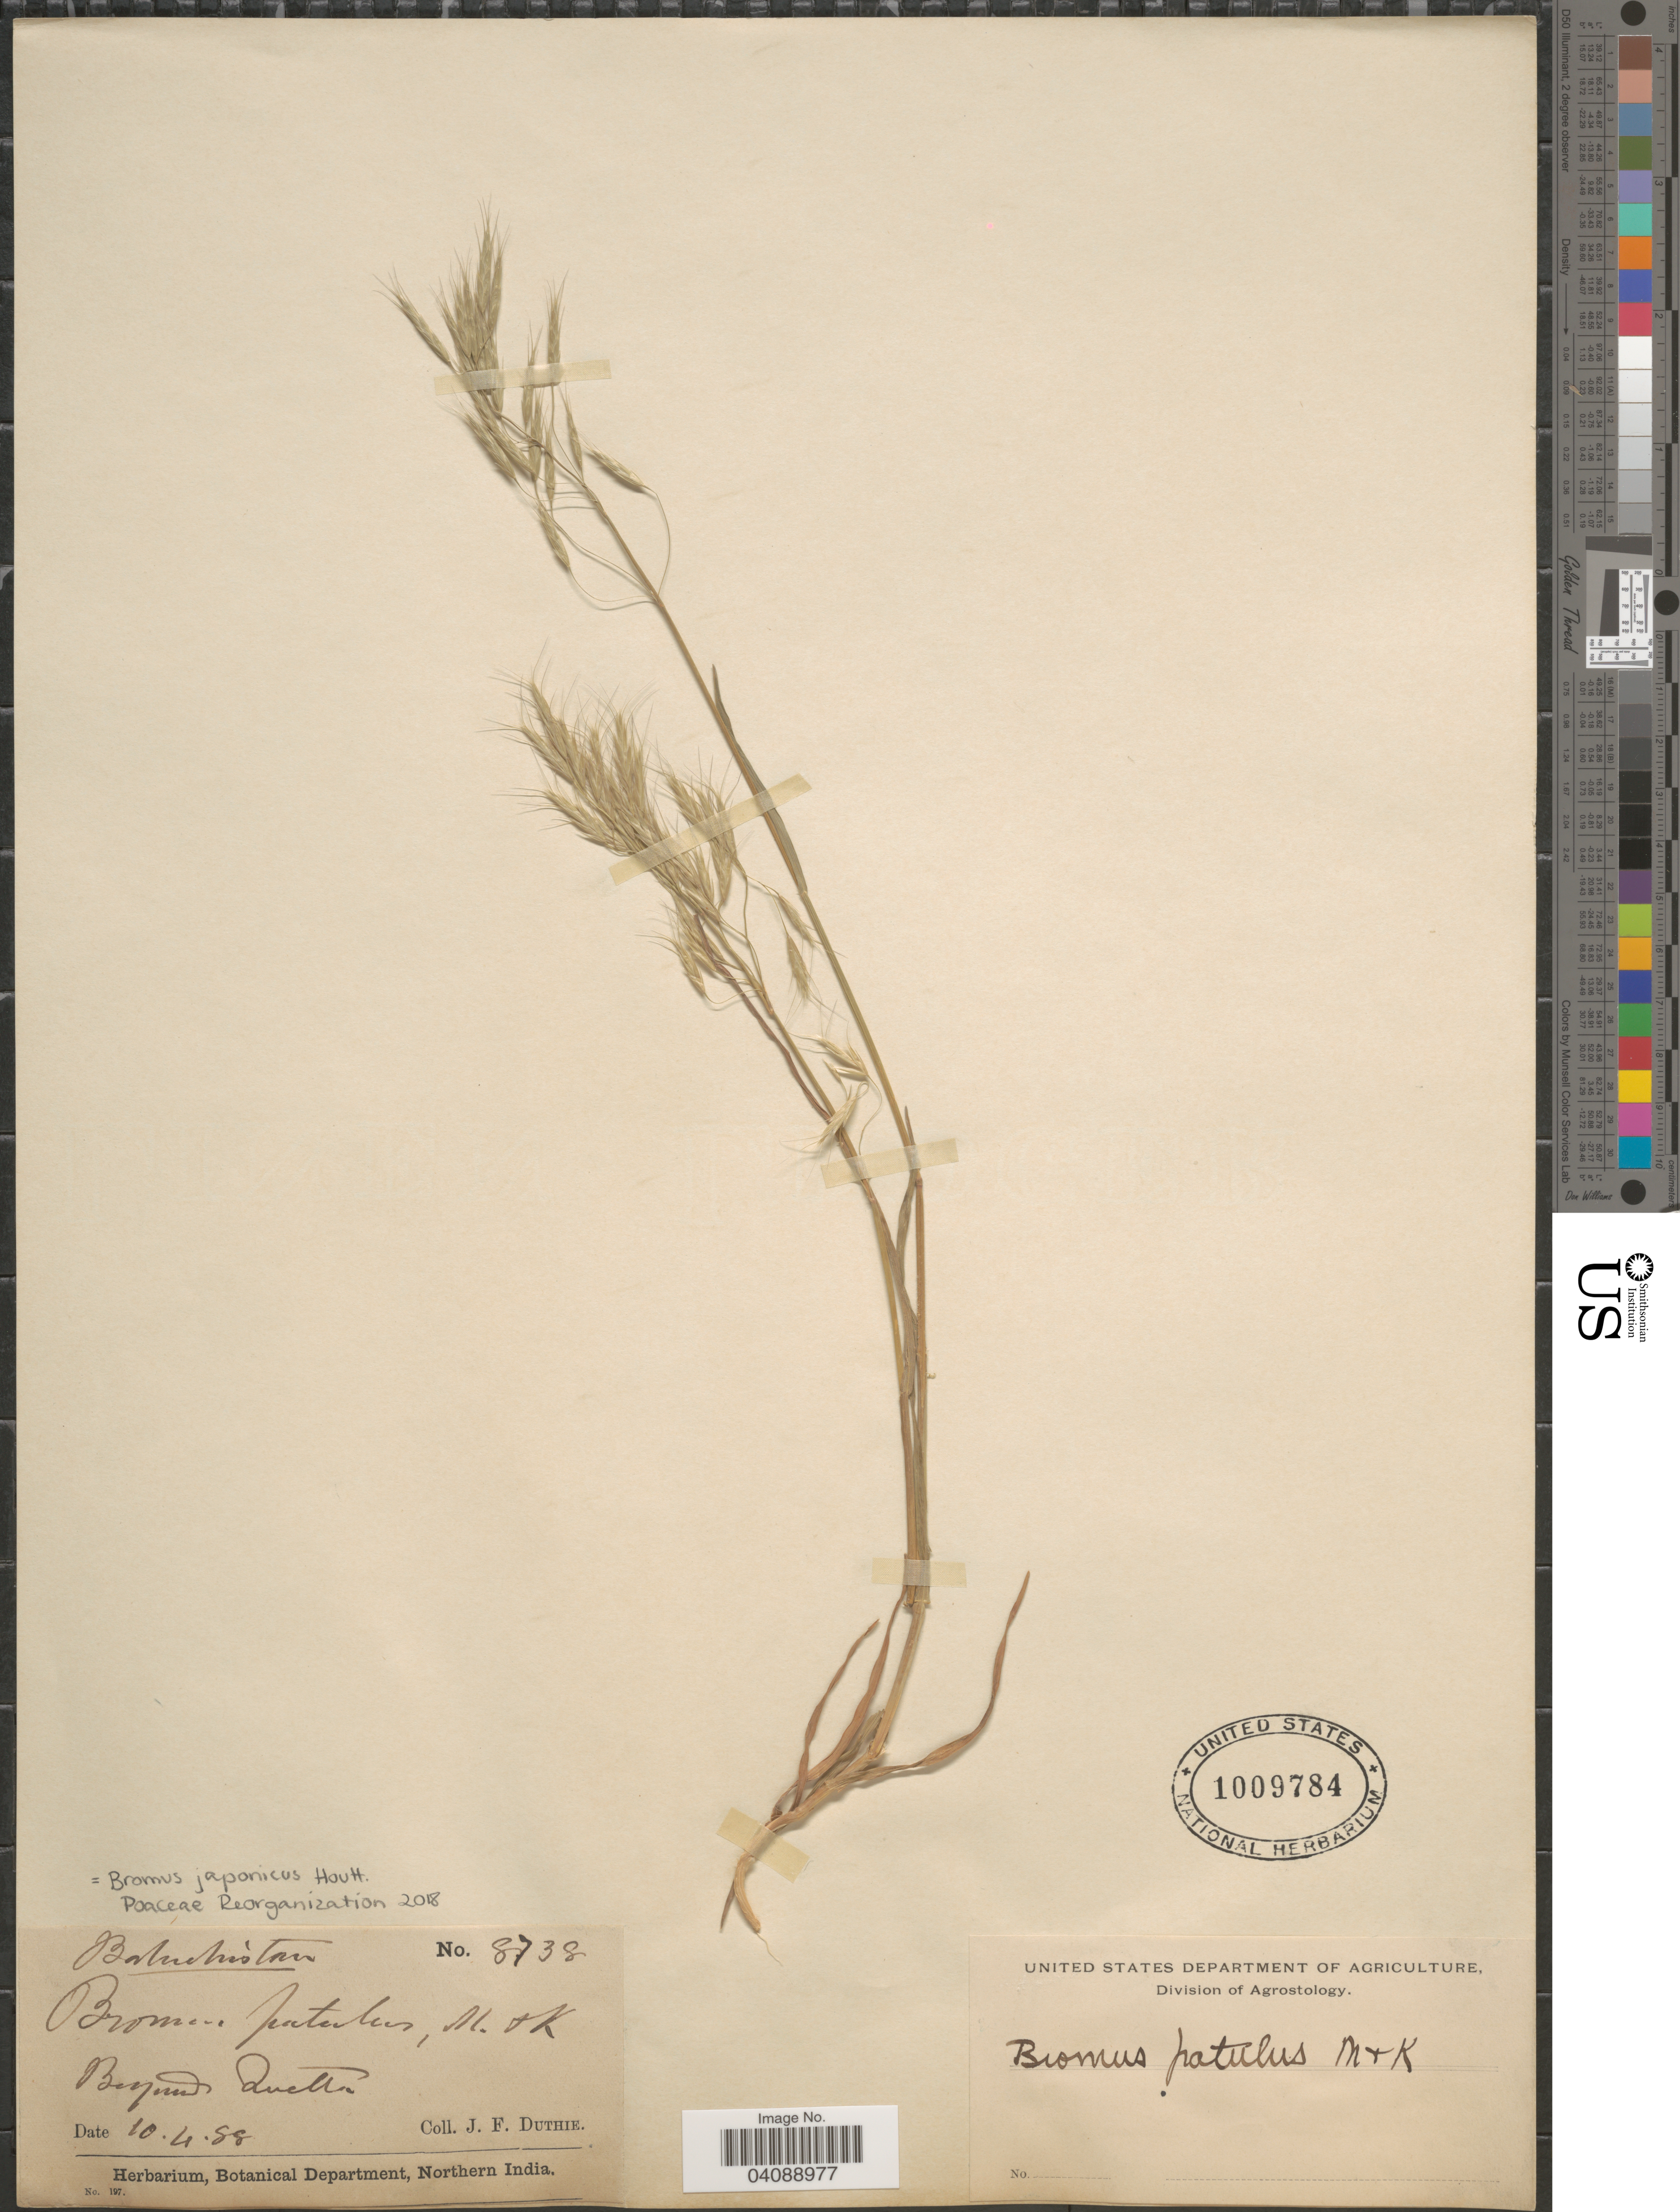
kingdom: Plantae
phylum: Tracheophyta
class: Liliopsida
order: Poales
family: Poaceae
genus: Bromus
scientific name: Bromus japonicus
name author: Houtt.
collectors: J. F. Duthie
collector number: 8738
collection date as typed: Transcribed d/m/y: 10/4/88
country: Iran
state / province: Sistan and Baluchistan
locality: Baluchistan. Beyond Quetta.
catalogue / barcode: US 1009784